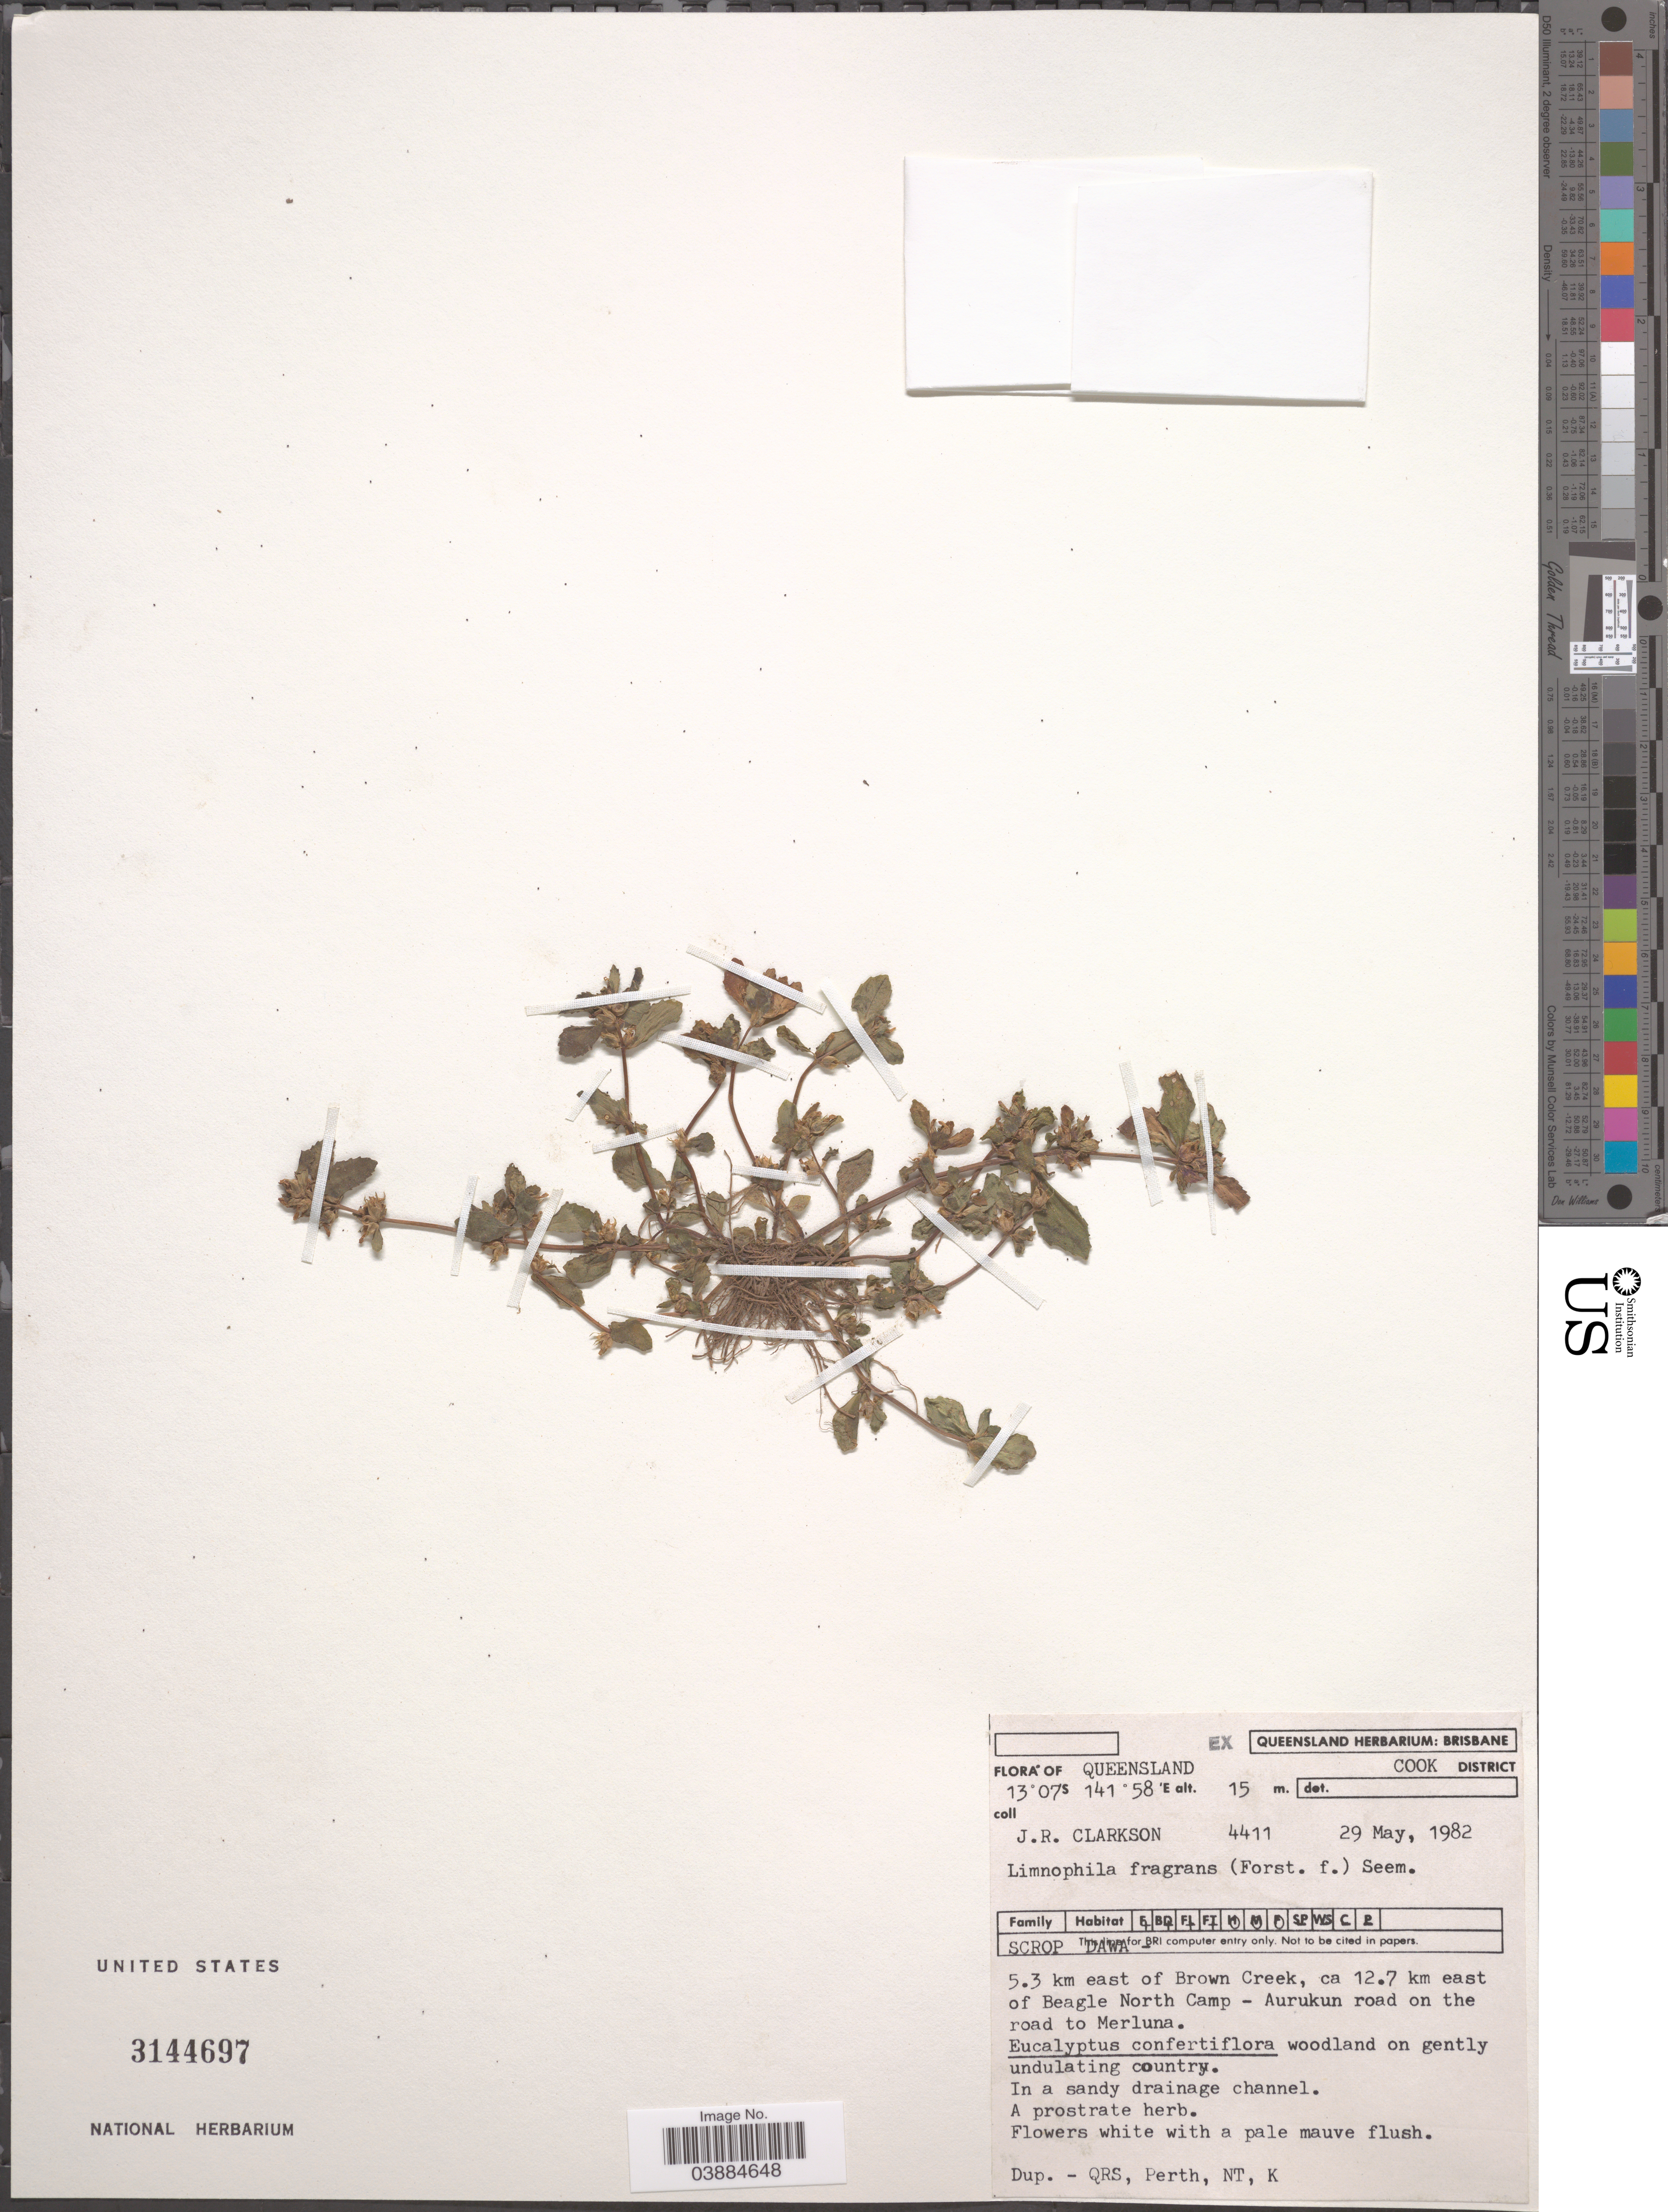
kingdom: Plantae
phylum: Tracheophyta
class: Magnoliopsida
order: Lamiales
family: Plantaginaceae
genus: Limnophila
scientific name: Limnophila fragrans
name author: Seem.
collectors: J. Clarkson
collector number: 4411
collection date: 1982-05-29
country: Australia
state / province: Queensland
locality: Cook District. 5.3 km east of Brown Creek, ca 12.7 km east of Beagle North Camp - Aurukun road on the road to Merluna.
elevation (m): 15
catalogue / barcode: US 3144697